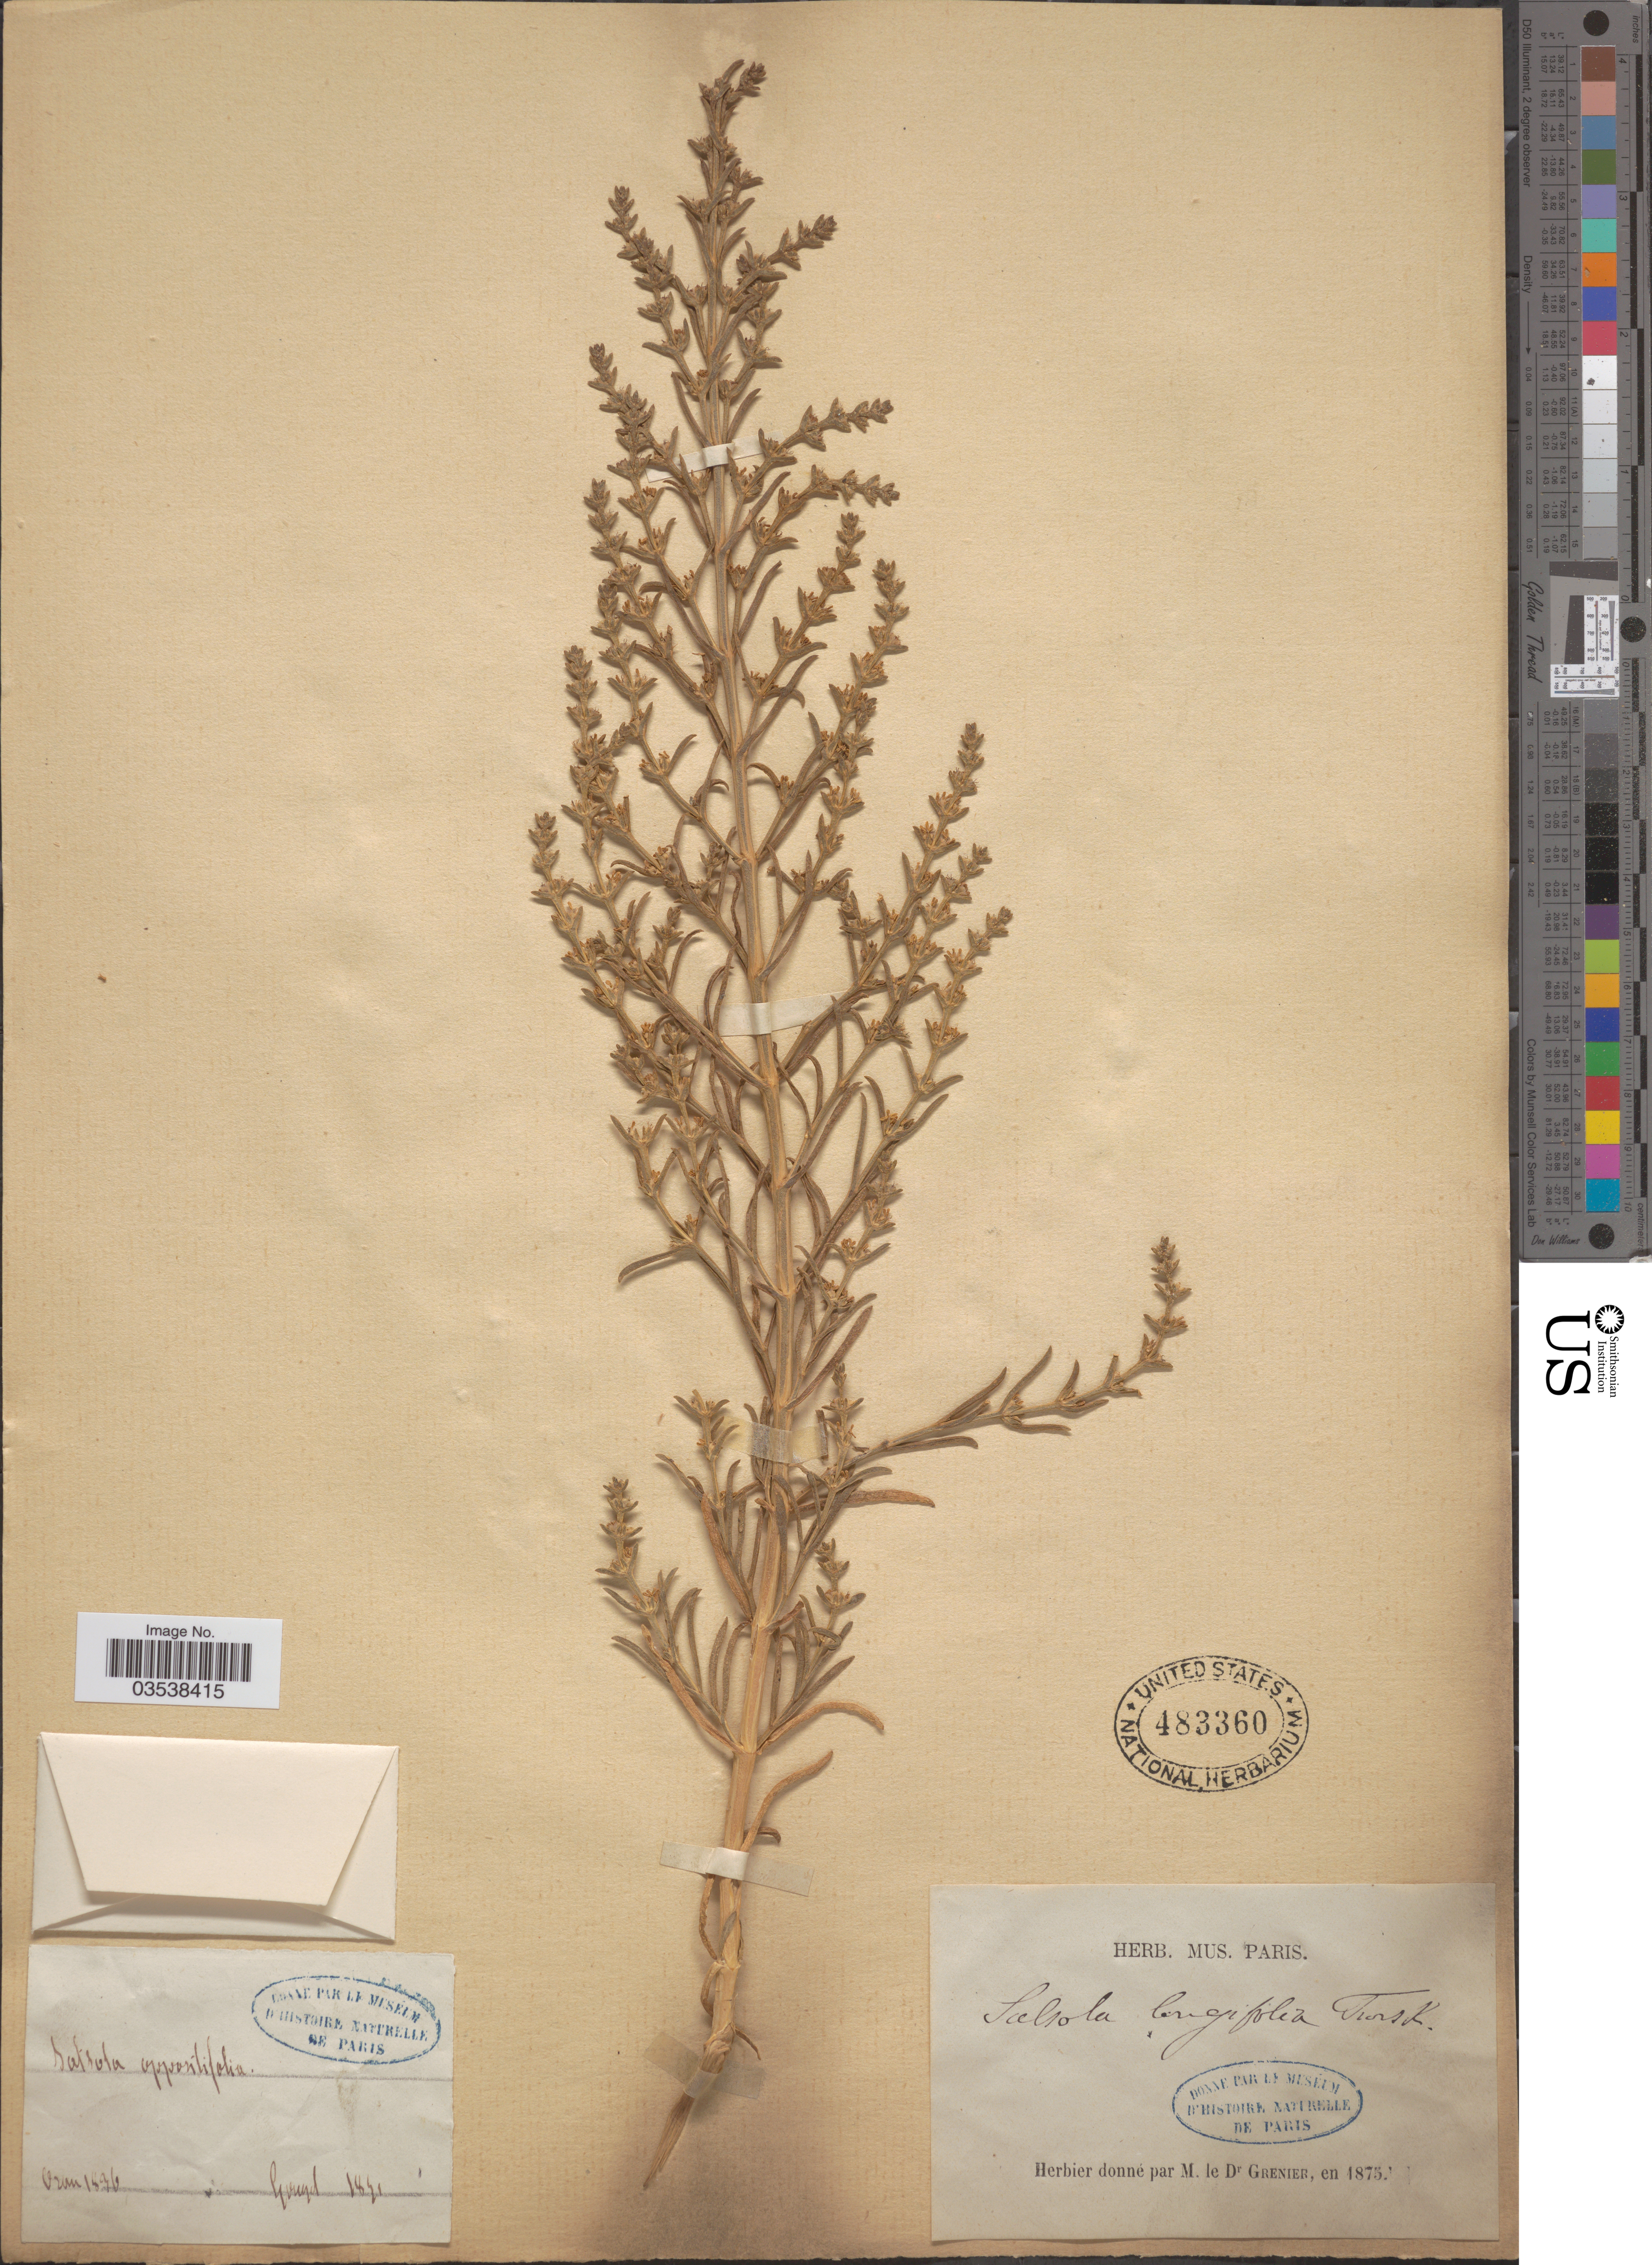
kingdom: Plantae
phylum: Tracheophyta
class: Magnoliopsida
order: Caryophyllales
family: Amaranthaceae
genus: Soda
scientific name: Soda oppositifolia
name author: (Desf.) Akhani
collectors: J. Grenier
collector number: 1841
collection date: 1836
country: Algeria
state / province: Oran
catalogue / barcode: US 483360